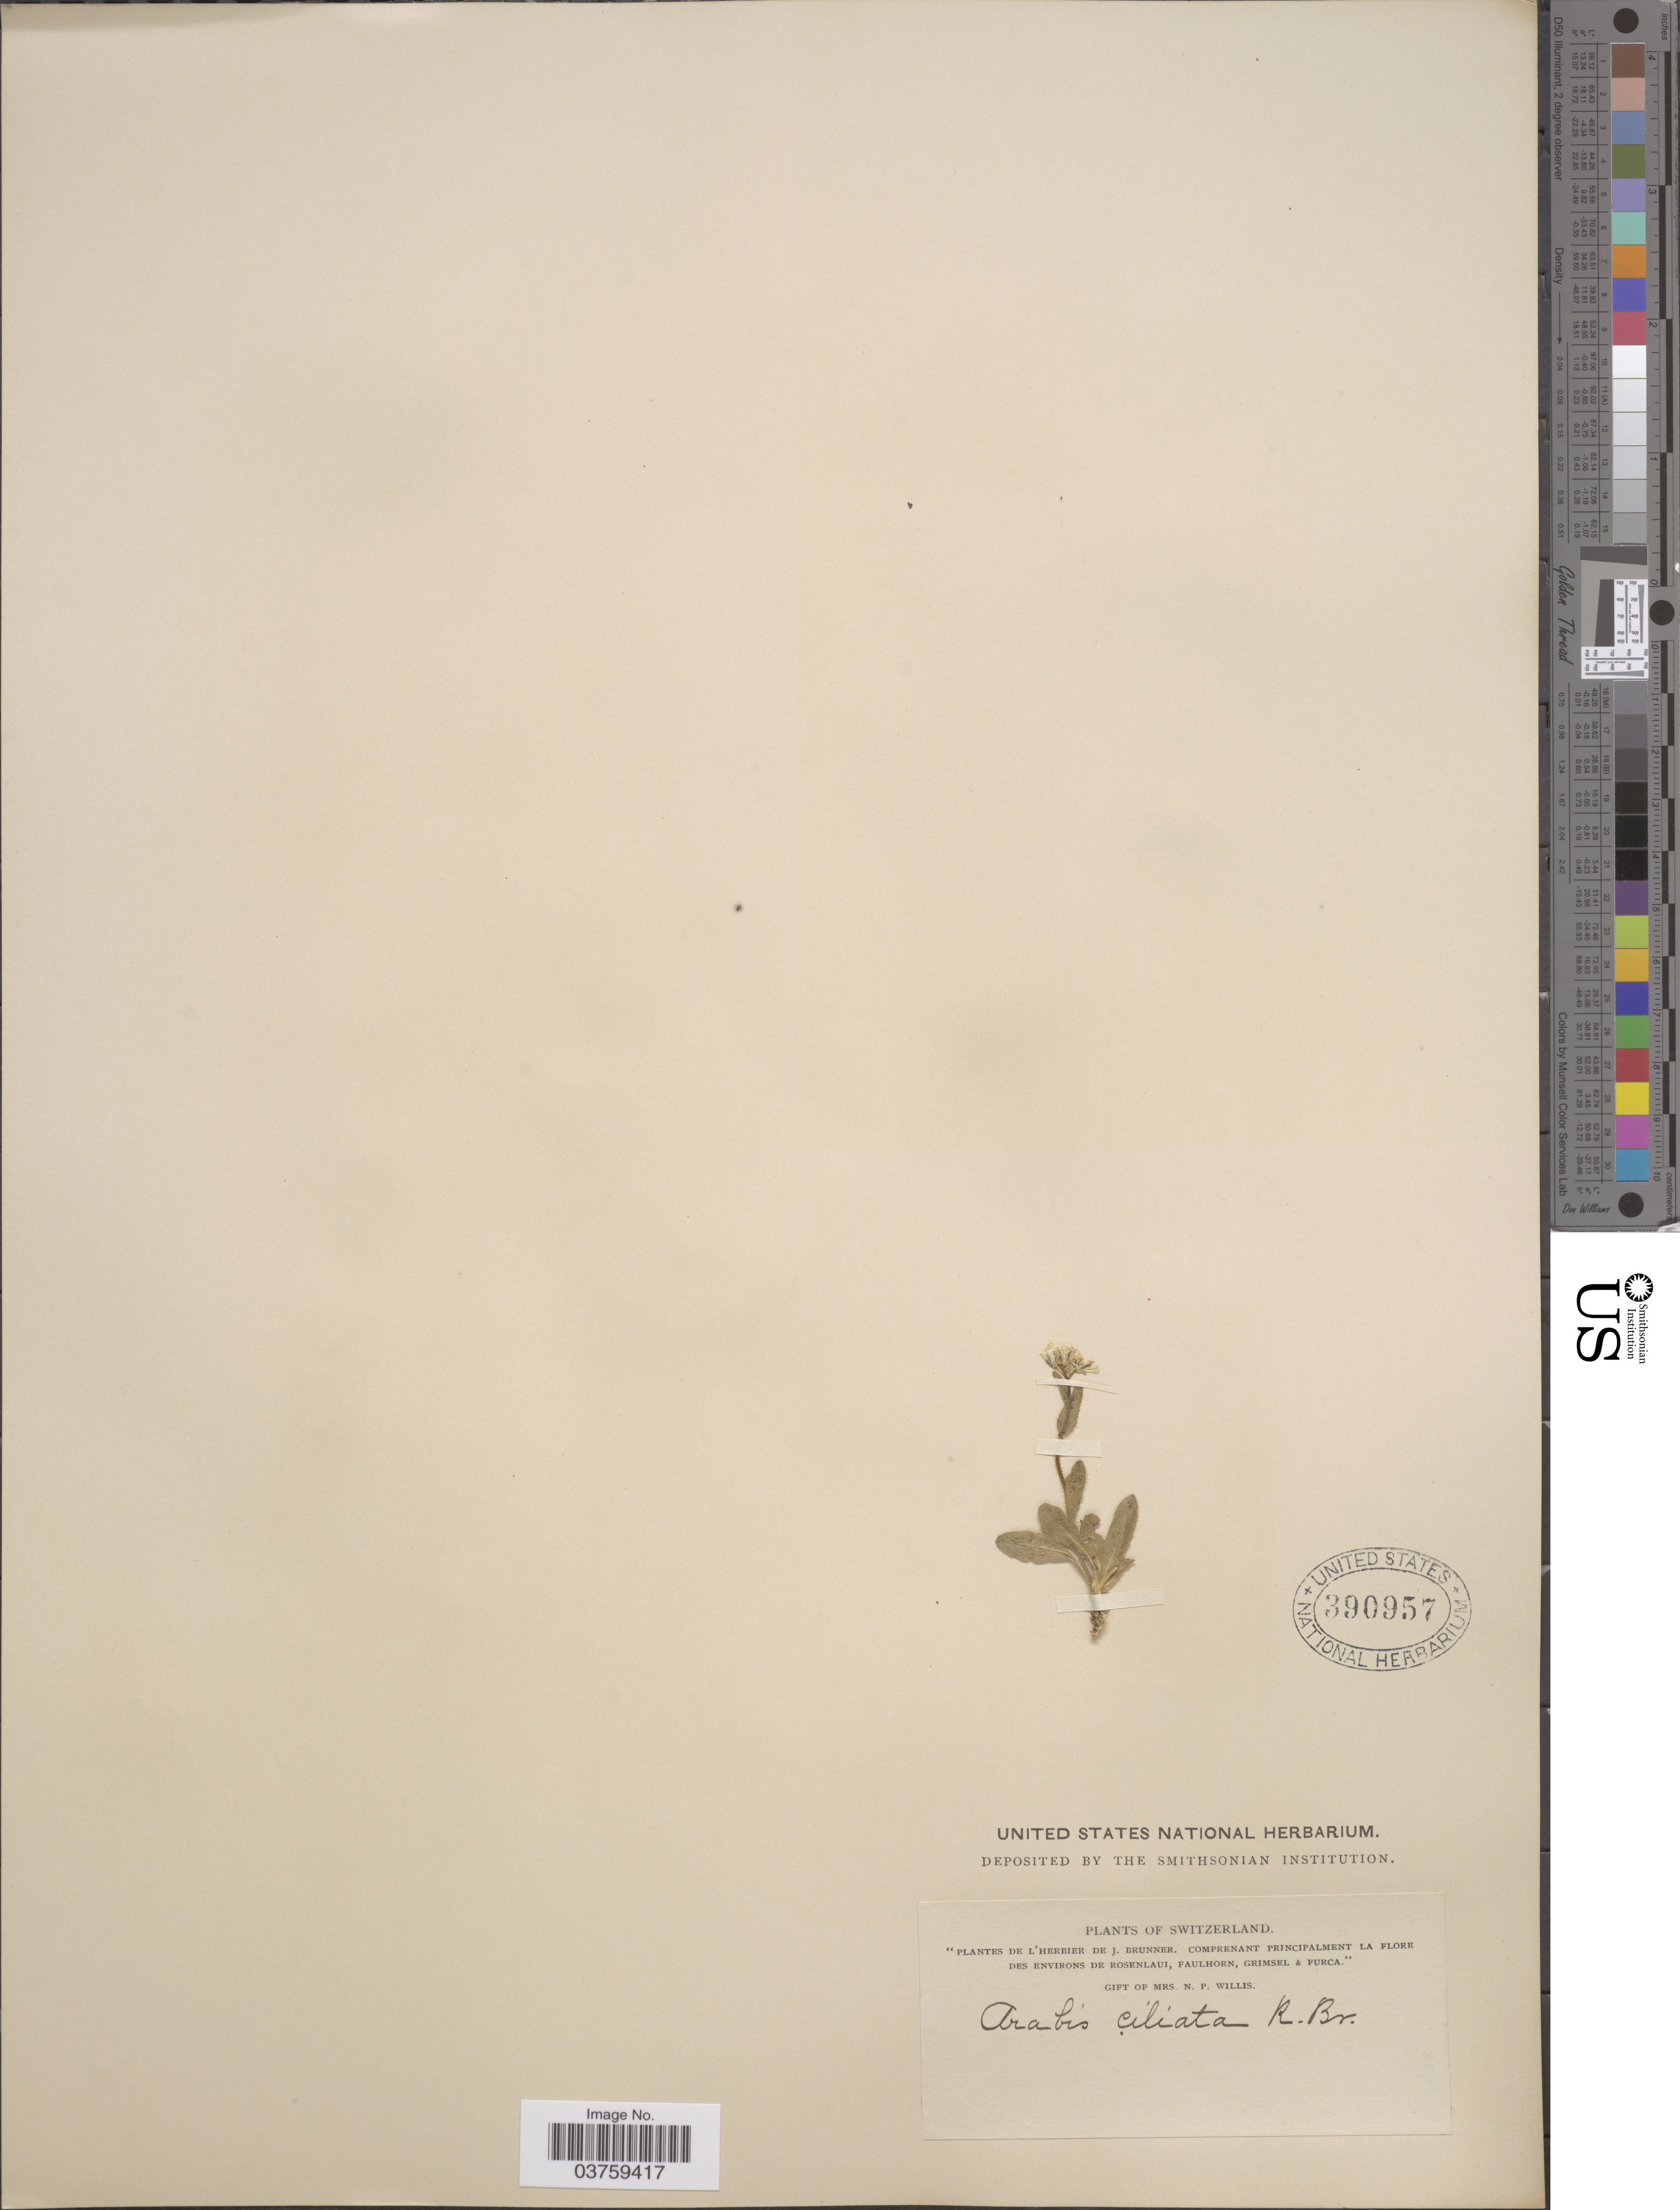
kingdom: Plantae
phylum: Tracheophyta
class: Magnoliopsida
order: Brassicales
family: Brassicaceae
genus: Arabis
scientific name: Arabis ciliata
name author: W.T. Aiton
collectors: ex herb. J. Brunner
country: Switzerland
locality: Des Evirons De Rosenlaui, Faulhorn, Grimsel & Furca.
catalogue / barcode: US 390957